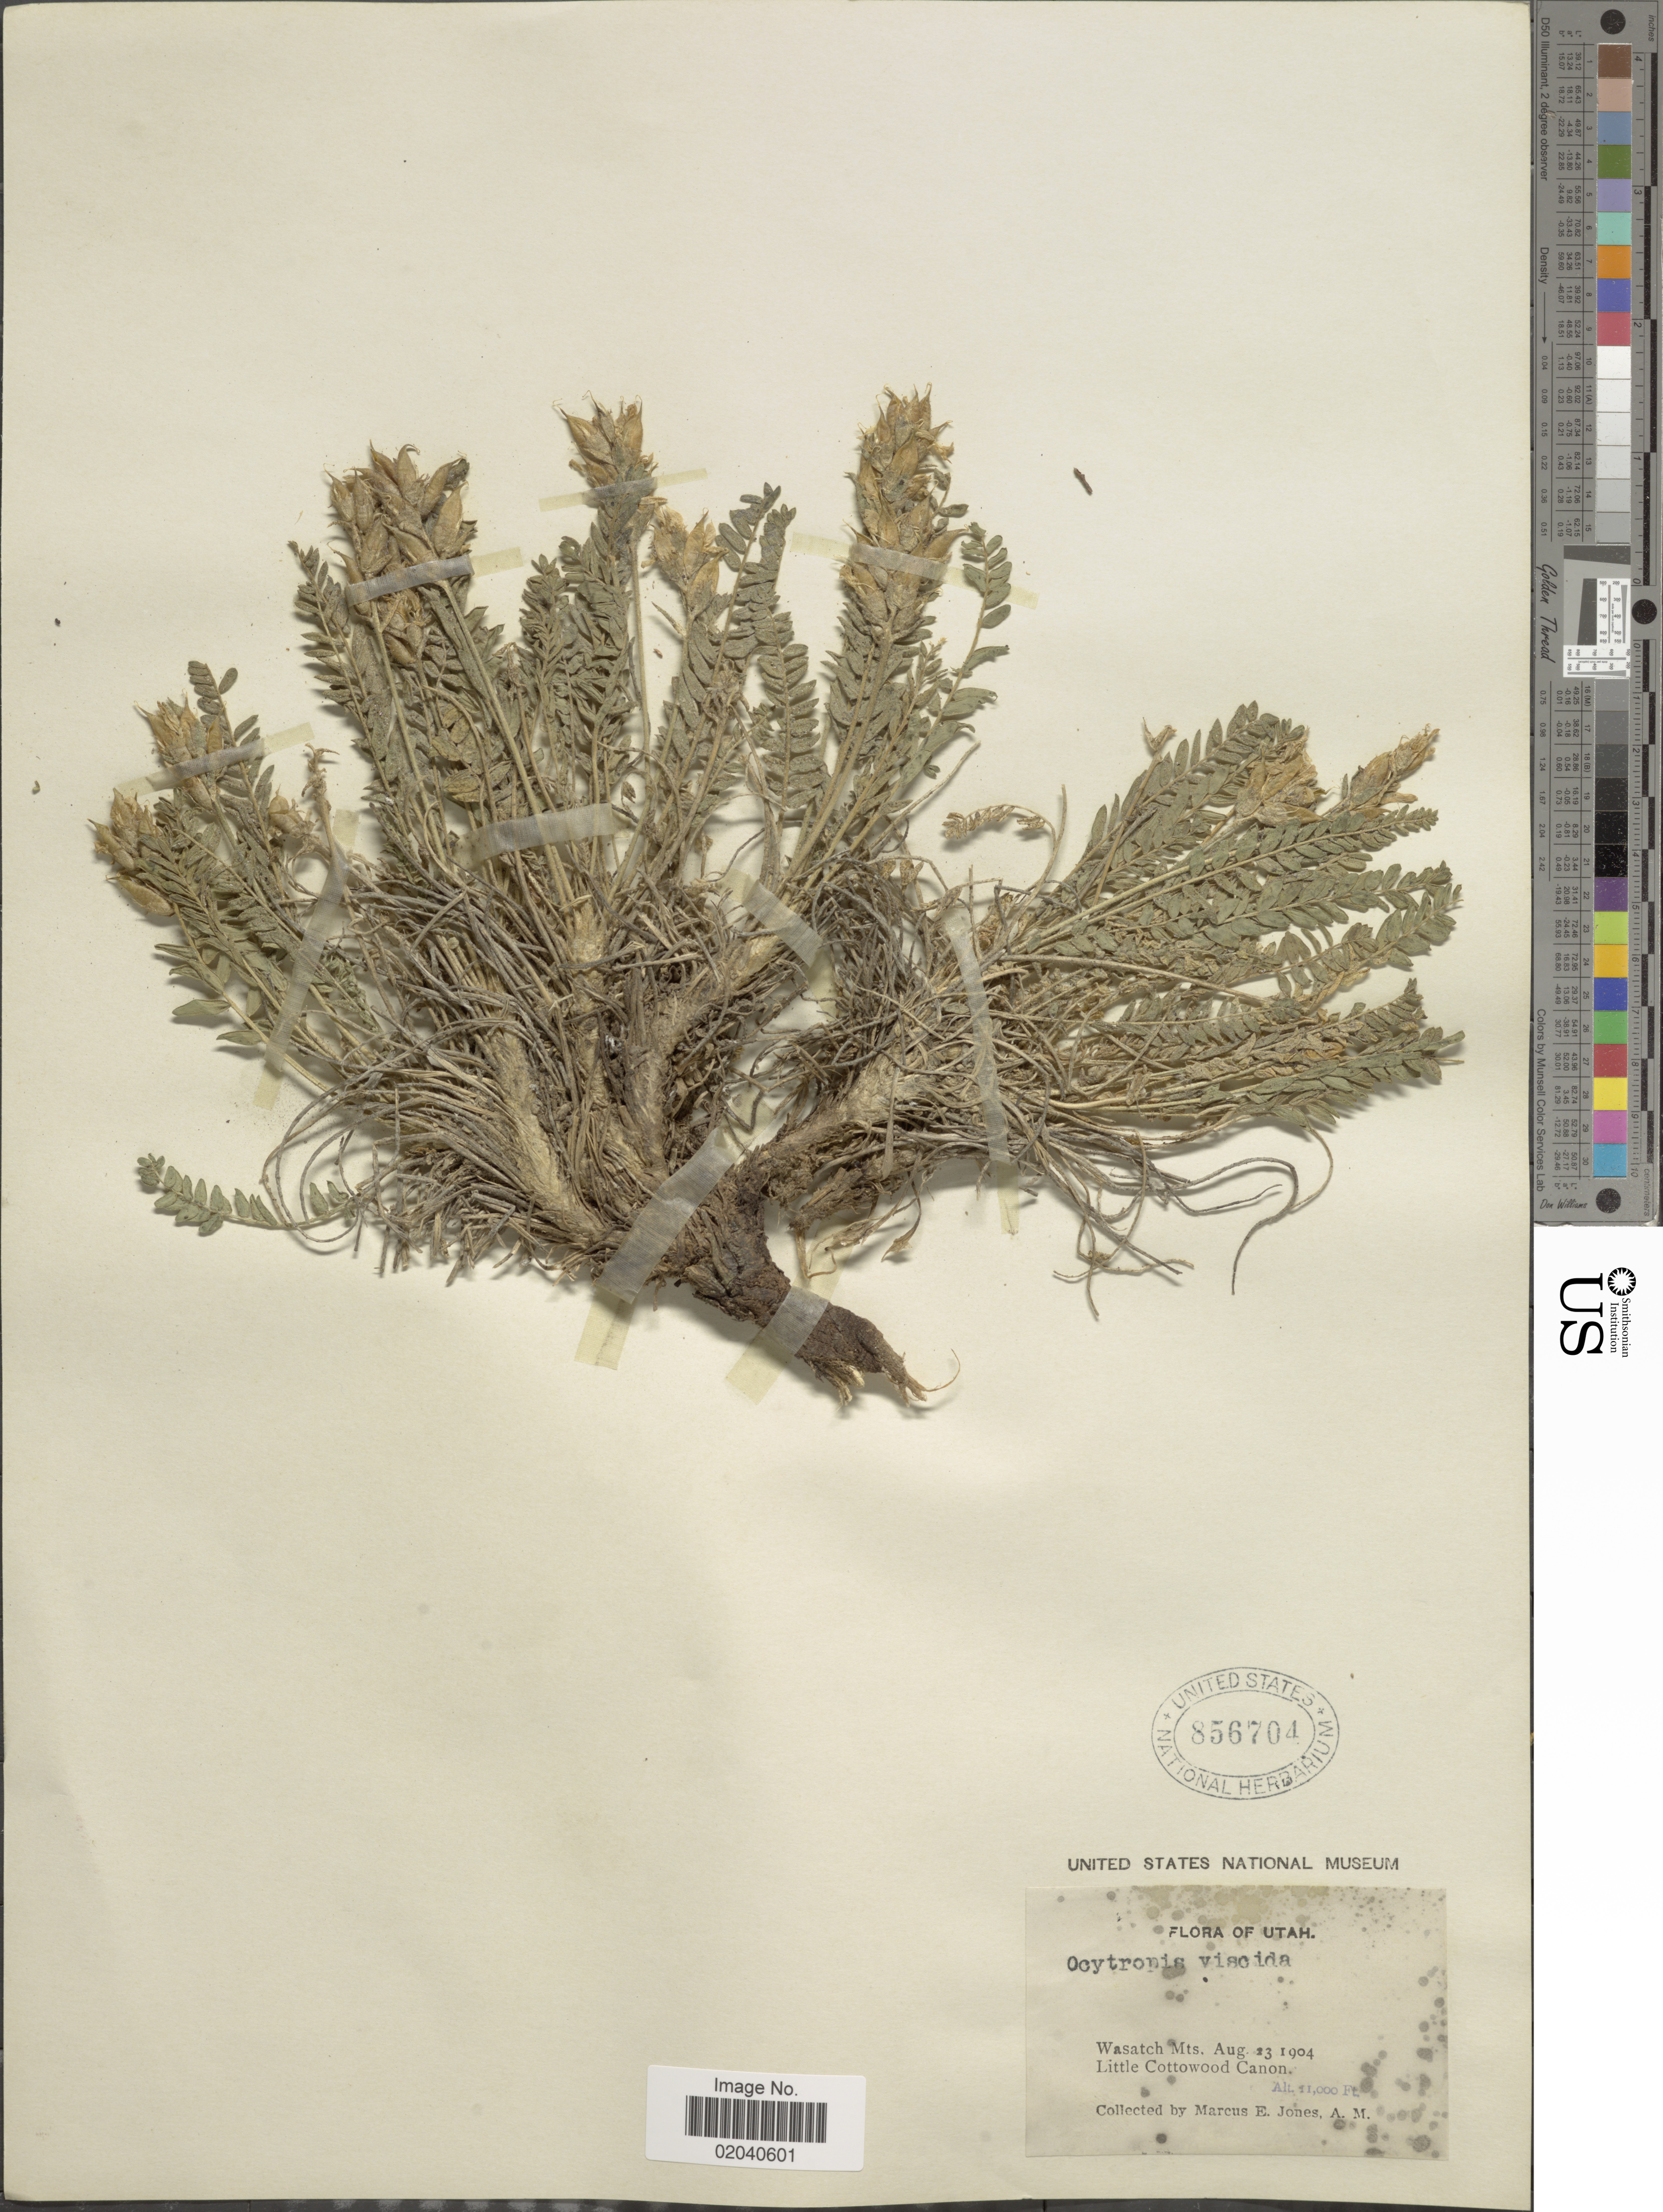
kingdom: Plantae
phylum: Tracheophyta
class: Magnoliopsida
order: Fabales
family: Fabaceae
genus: Oxytropis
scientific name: Oxytropis viscida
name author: Nutt.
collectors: M. E. Jones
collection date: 1904-08-23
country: United States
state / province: Utah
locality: Wasatch Mts, Little Cottowood Canon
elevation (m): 3353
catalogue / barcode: US 856704